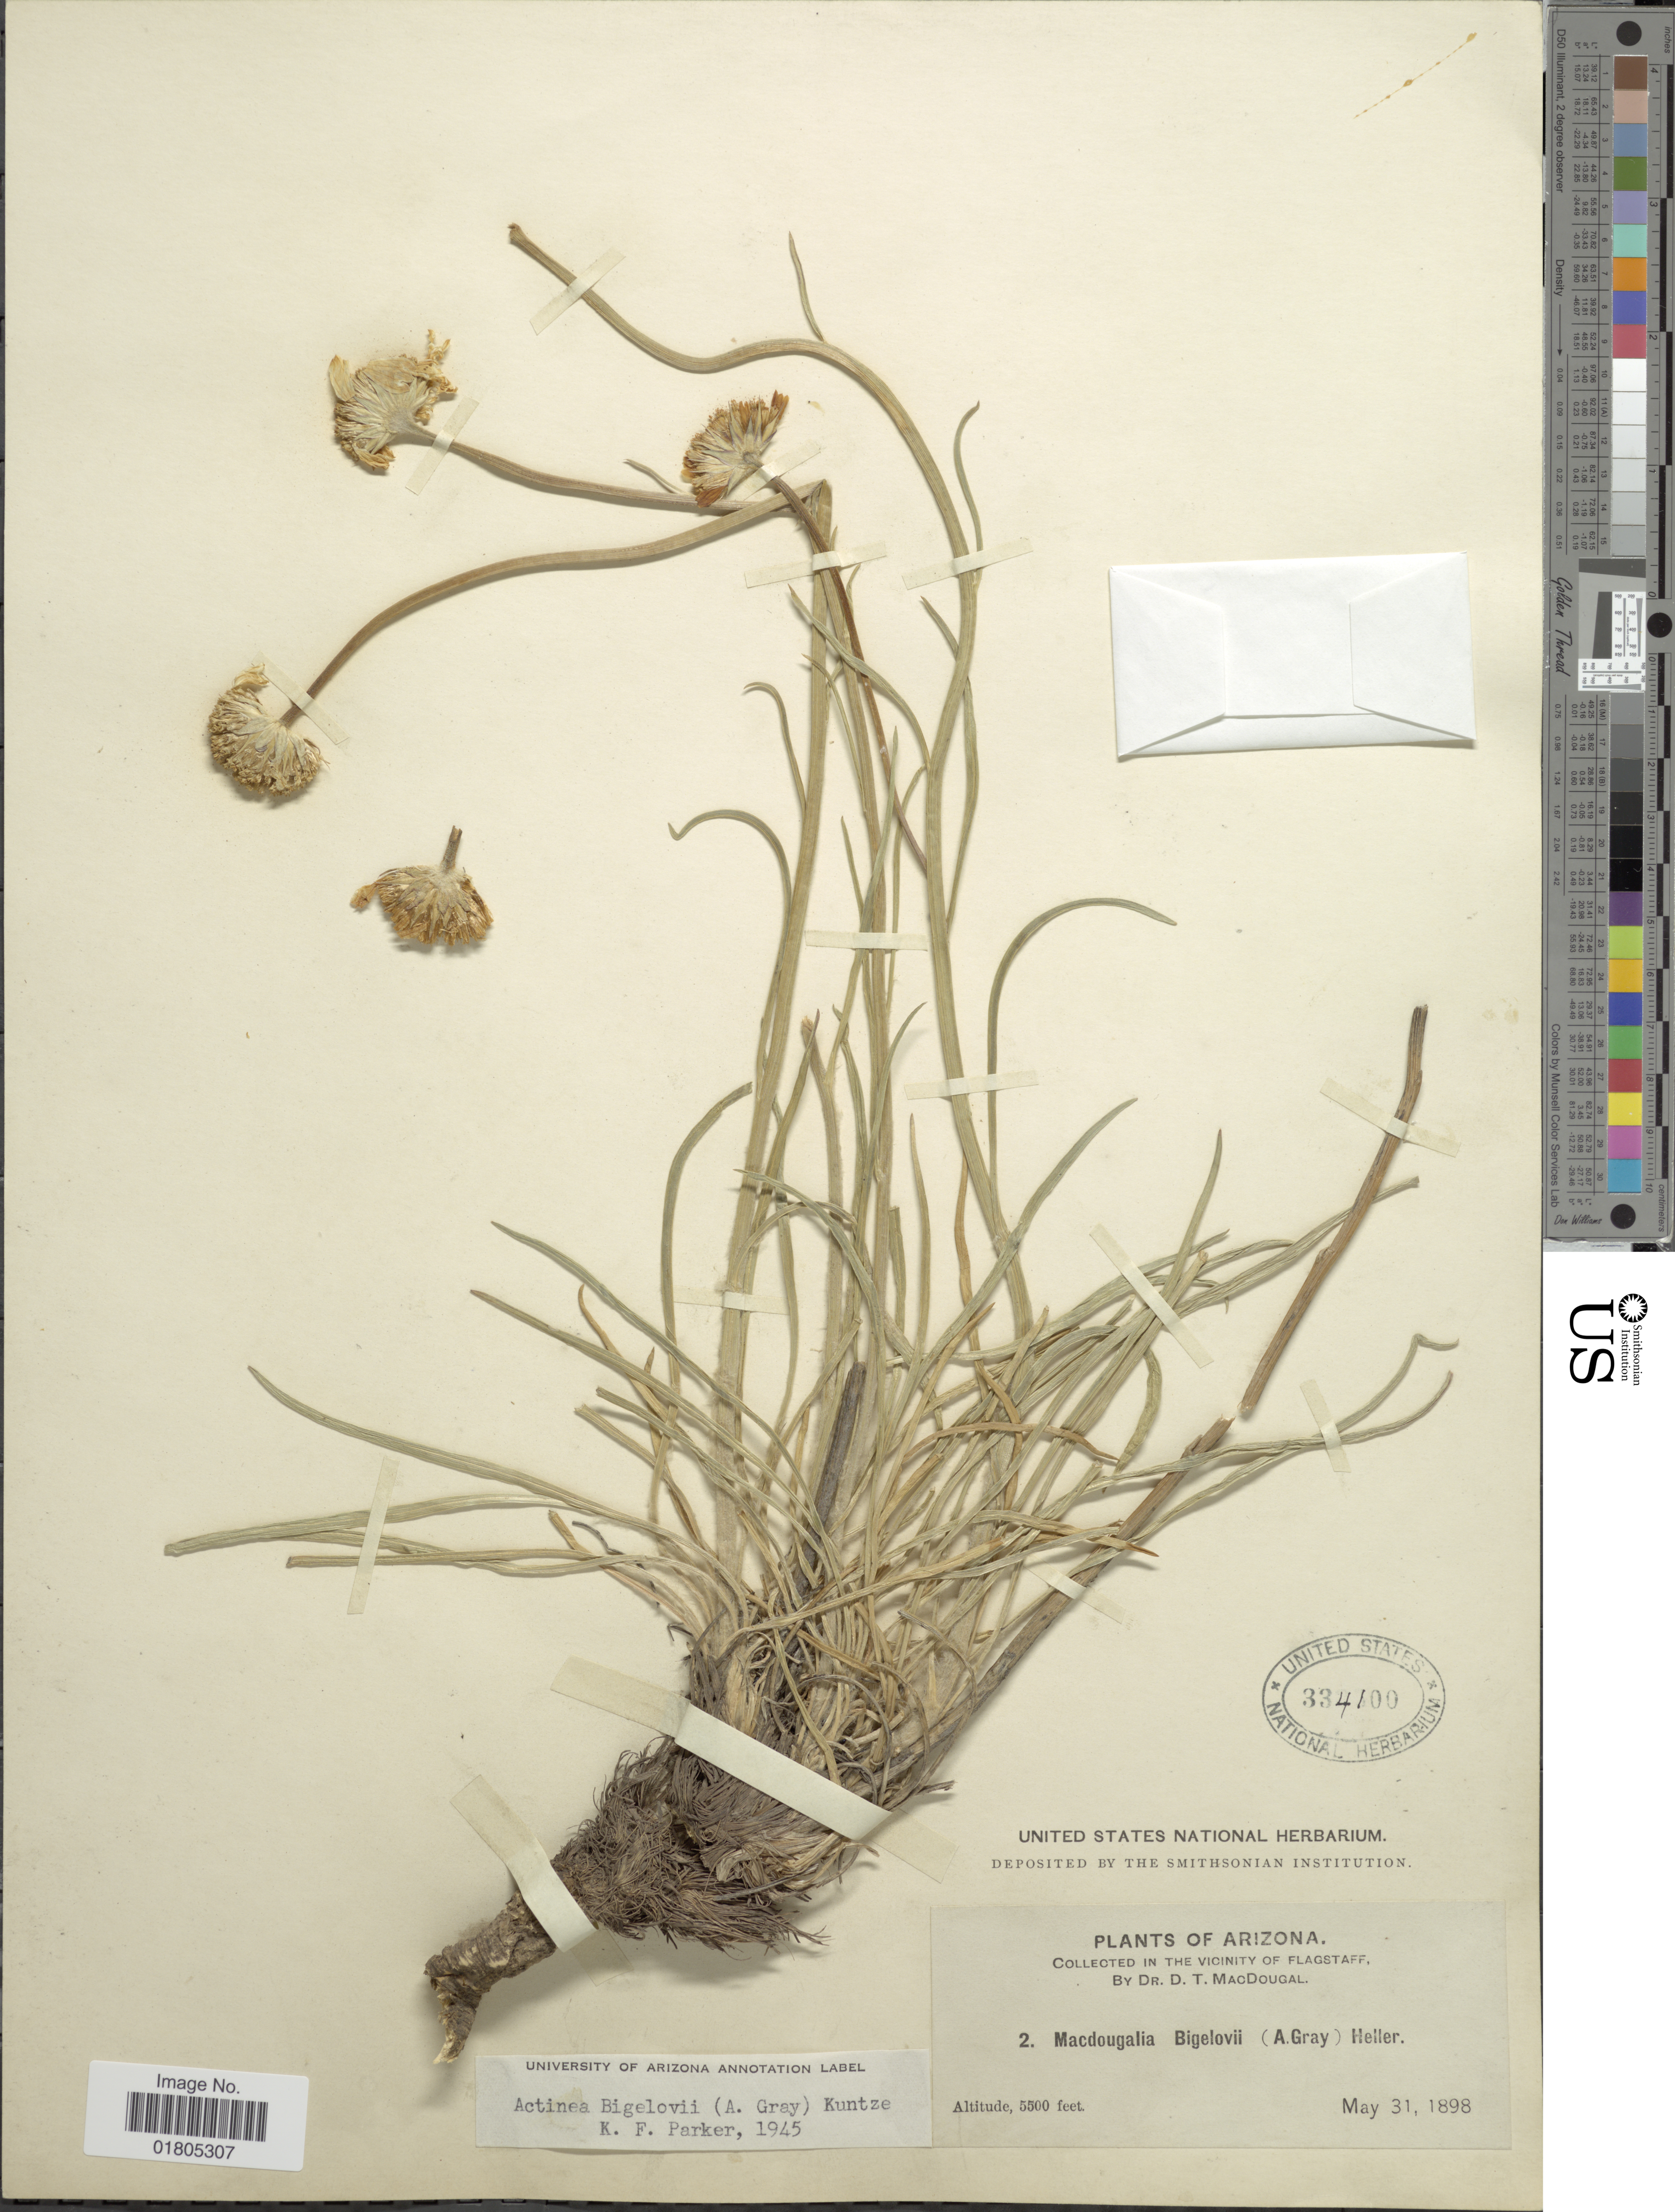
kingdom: Plantae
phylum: Tracheophyta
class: Magnoliopsida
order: Asterales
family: Asteraceae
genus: Actinea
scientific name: Actinea bigelovii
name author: (A. Gray) Kuntze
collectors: D. T. MacDougal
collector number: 2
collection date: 1898-05-31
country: United States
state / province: Arizona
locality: In the Vicinity of Flagstaff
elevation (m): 1676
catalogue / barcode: US 334100